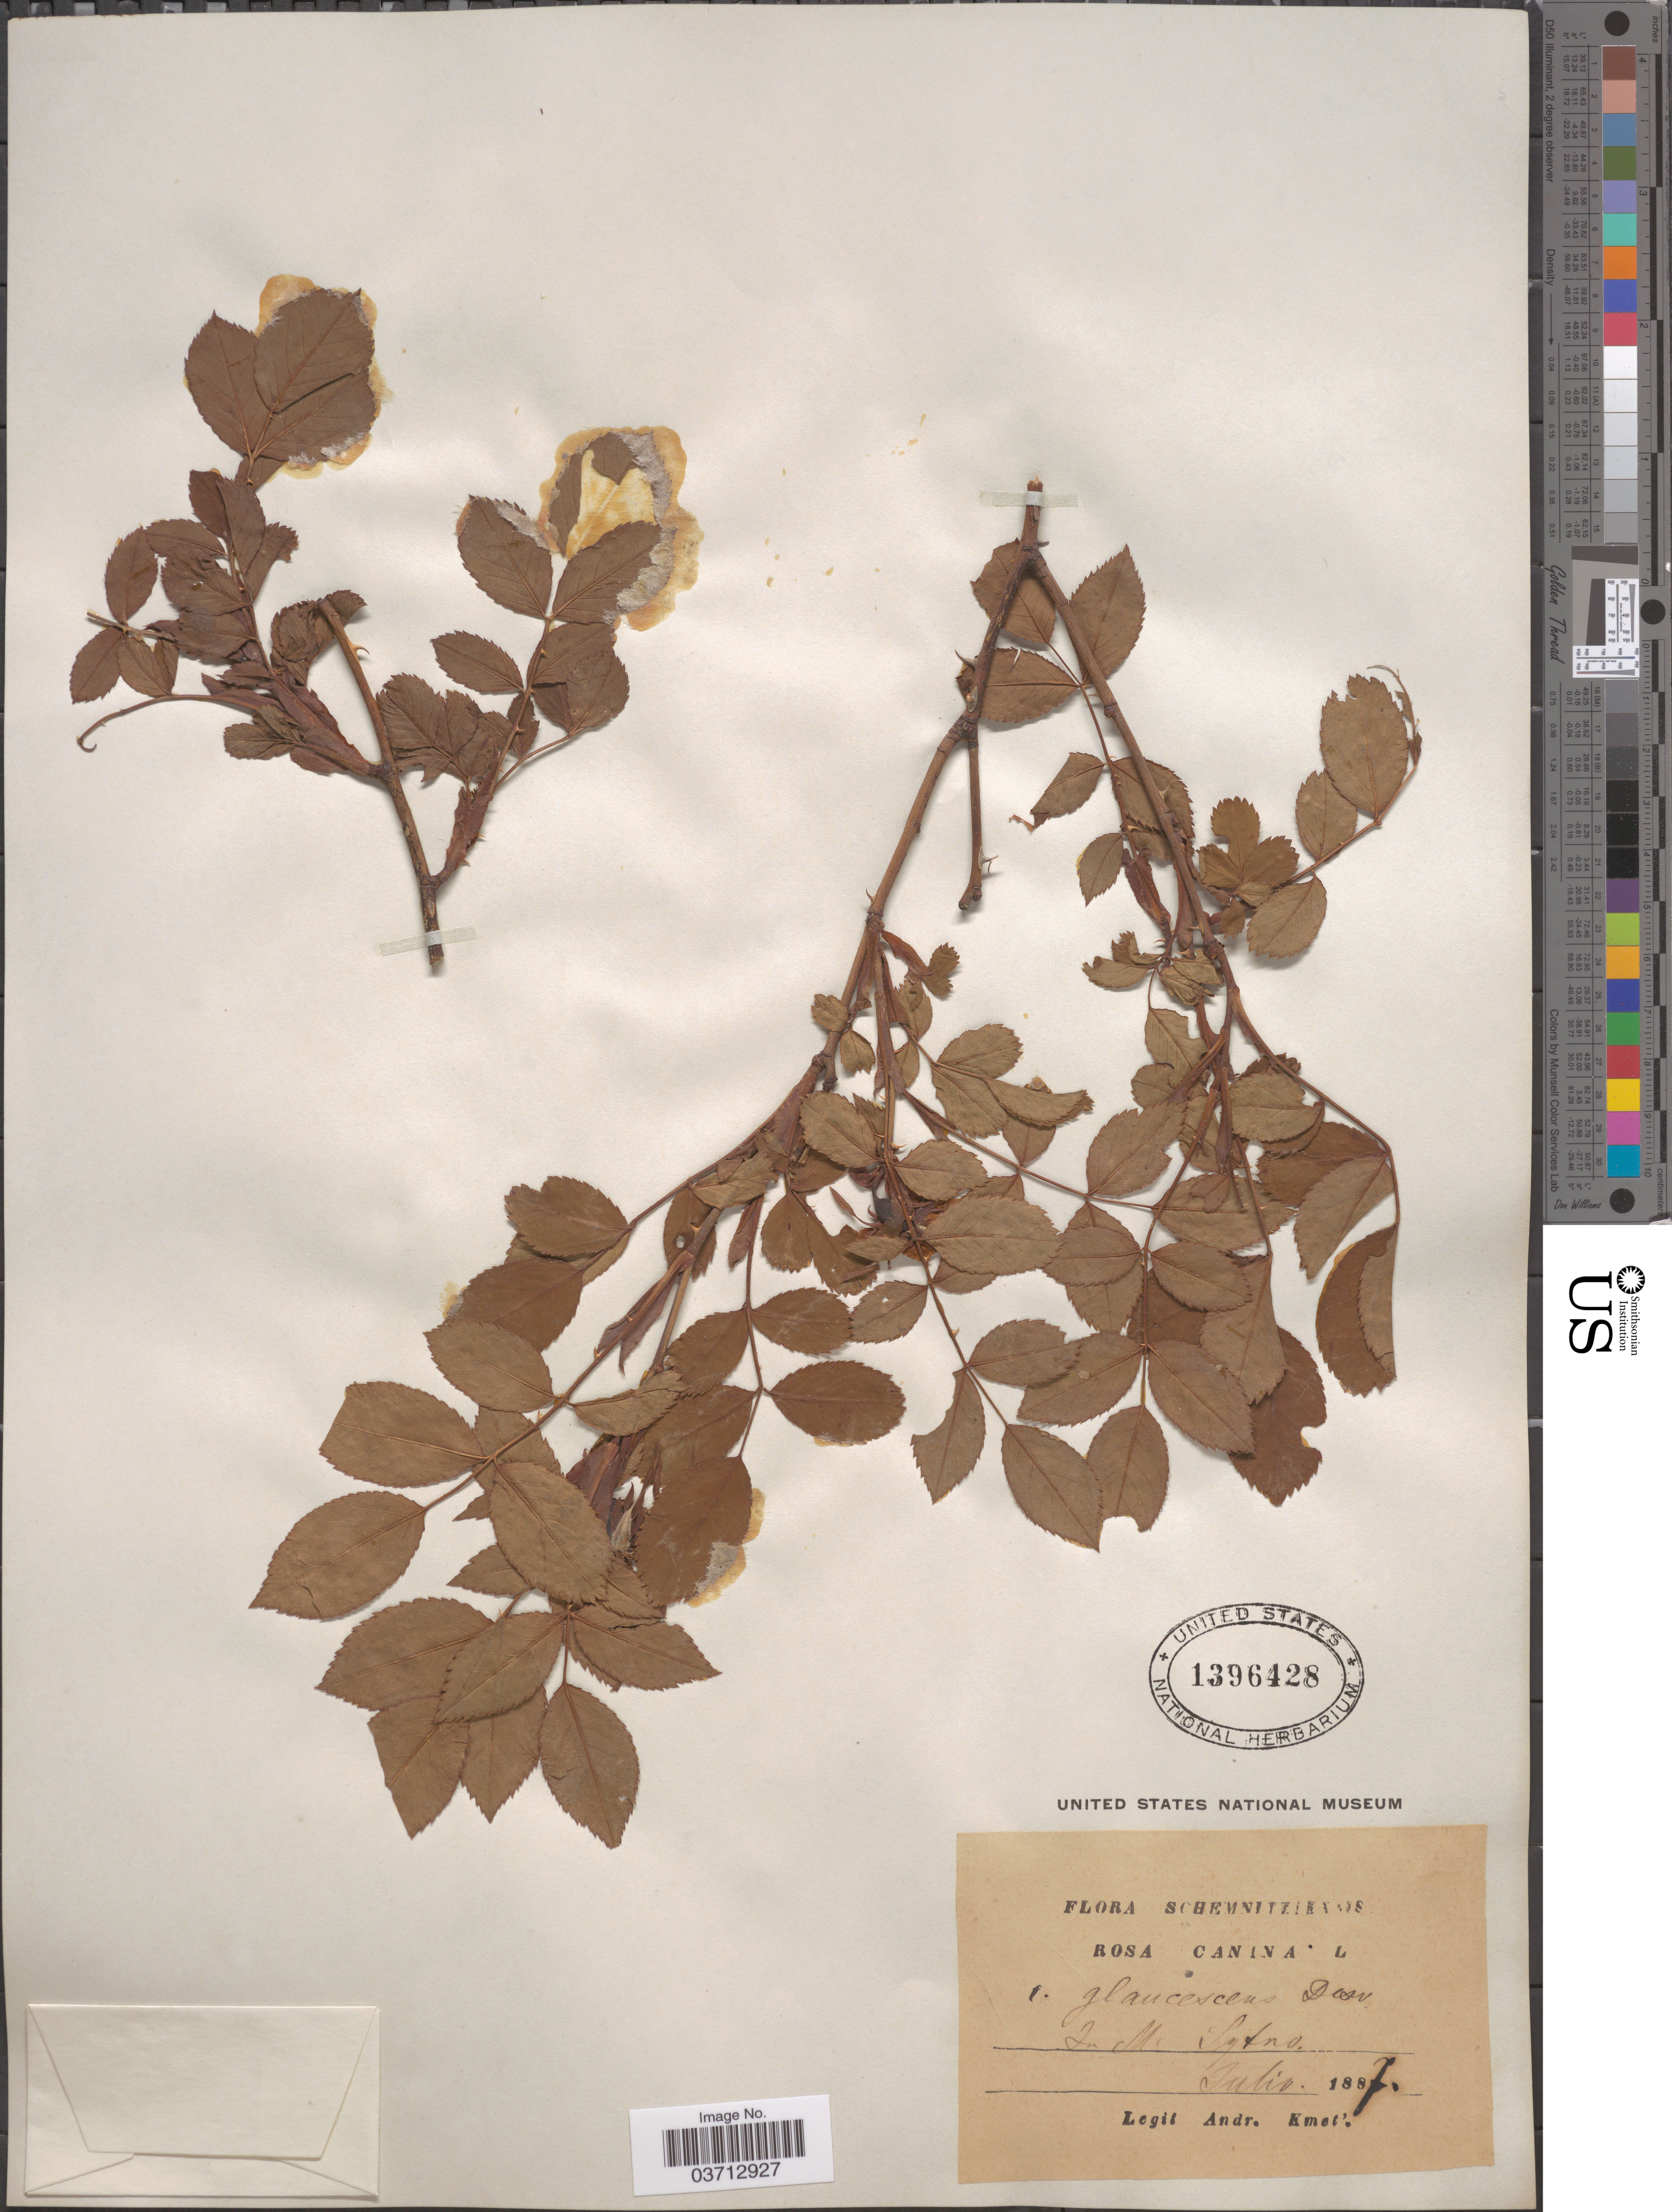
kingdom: Plantae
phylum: Tracheophyta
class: Magnoliopsida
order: Rosales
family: Rosaceae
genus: Rosa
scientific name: Rosa canina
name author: L.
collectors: A. Kmet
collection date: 1887-07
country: Slovakia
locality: Schemnitziensis. In M Sytno.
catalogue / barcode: US 1396428